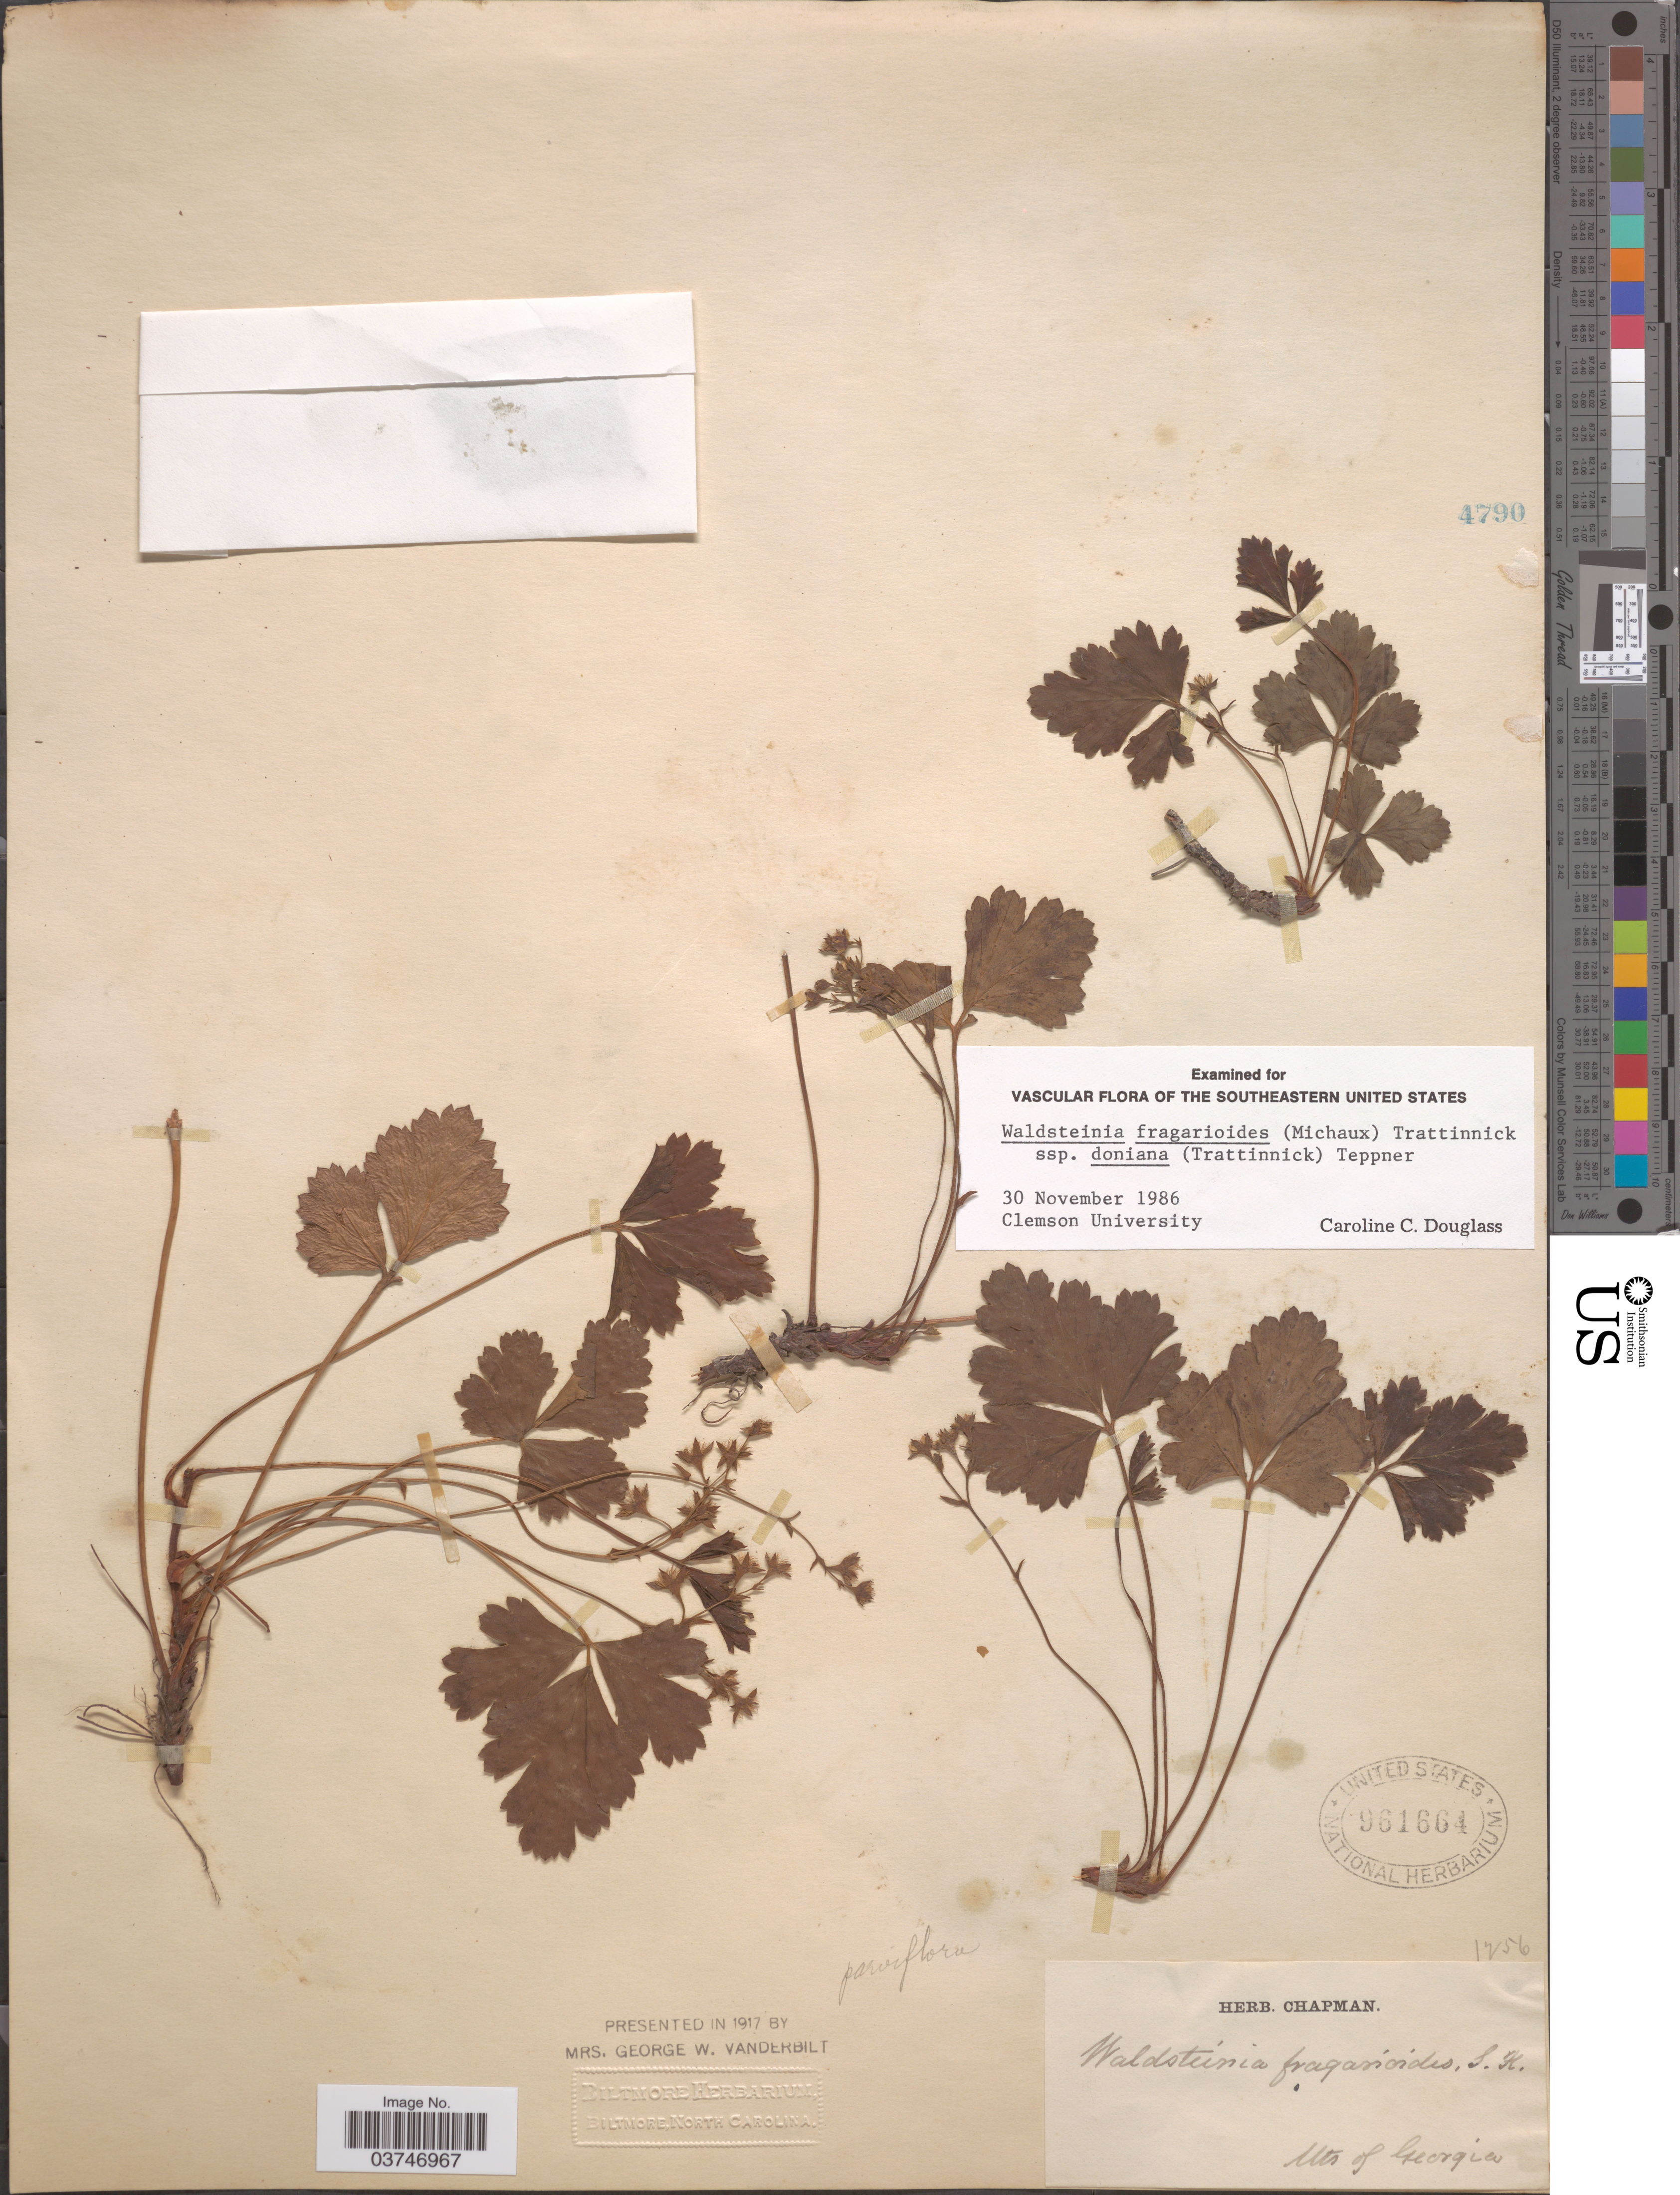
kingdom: Plantae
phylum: Tracheophyta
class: Magnoliopsida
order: Rosales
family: Rosaceae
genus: Waldsteinia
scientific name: Waldsteinia fragarioides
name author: (Michx.) Tratt.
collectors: ex herb. Chapman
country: United States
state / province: Georgia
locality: Mts. of Georgia.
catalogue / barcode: US 961664